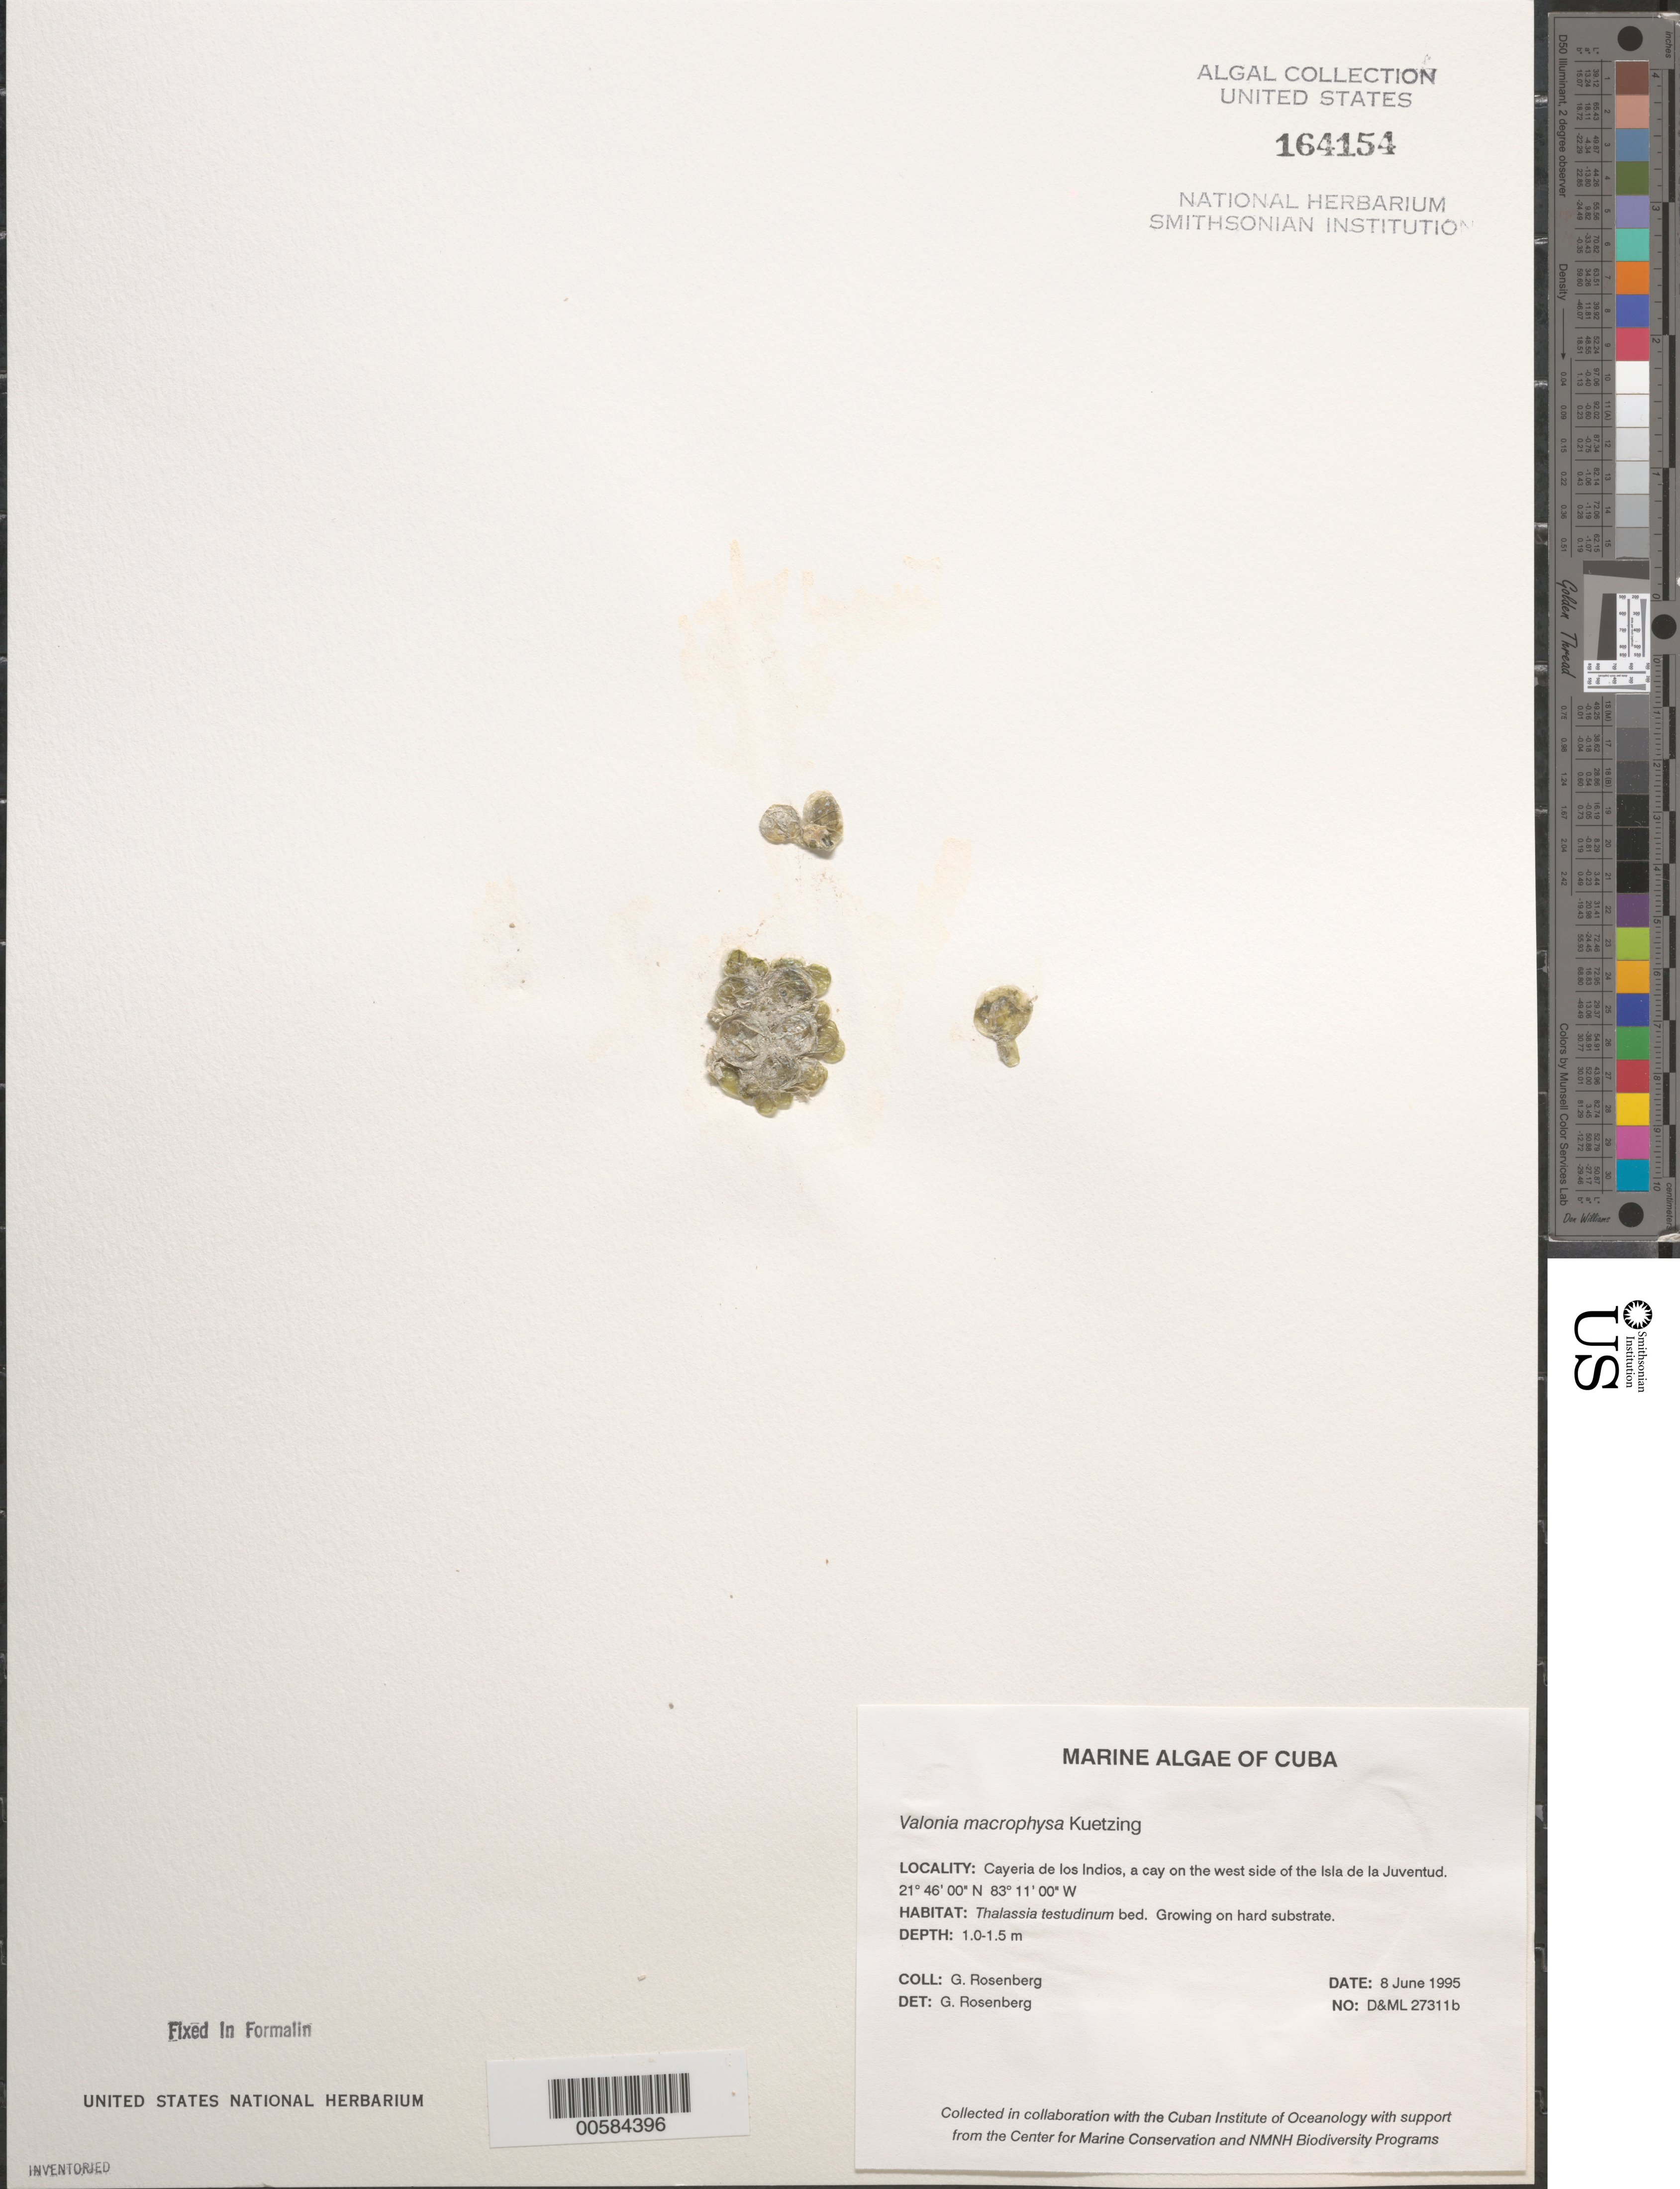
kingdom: Plantae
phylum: Chlorophyta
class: Ulvophyceae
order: Siphonocladales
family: Valoniaceae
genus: Valonia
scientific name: Valonia macrophysa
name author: Kütz.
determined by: Rosenberg, G.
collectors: G. Rosenberg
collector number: D&ML 27311b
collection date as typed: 08 Jun 1995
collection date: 1995-06-08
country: Cuba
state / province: Isla de La Juventud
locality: Cayeria de los indios, isla de la juventud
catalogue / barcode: US 164154